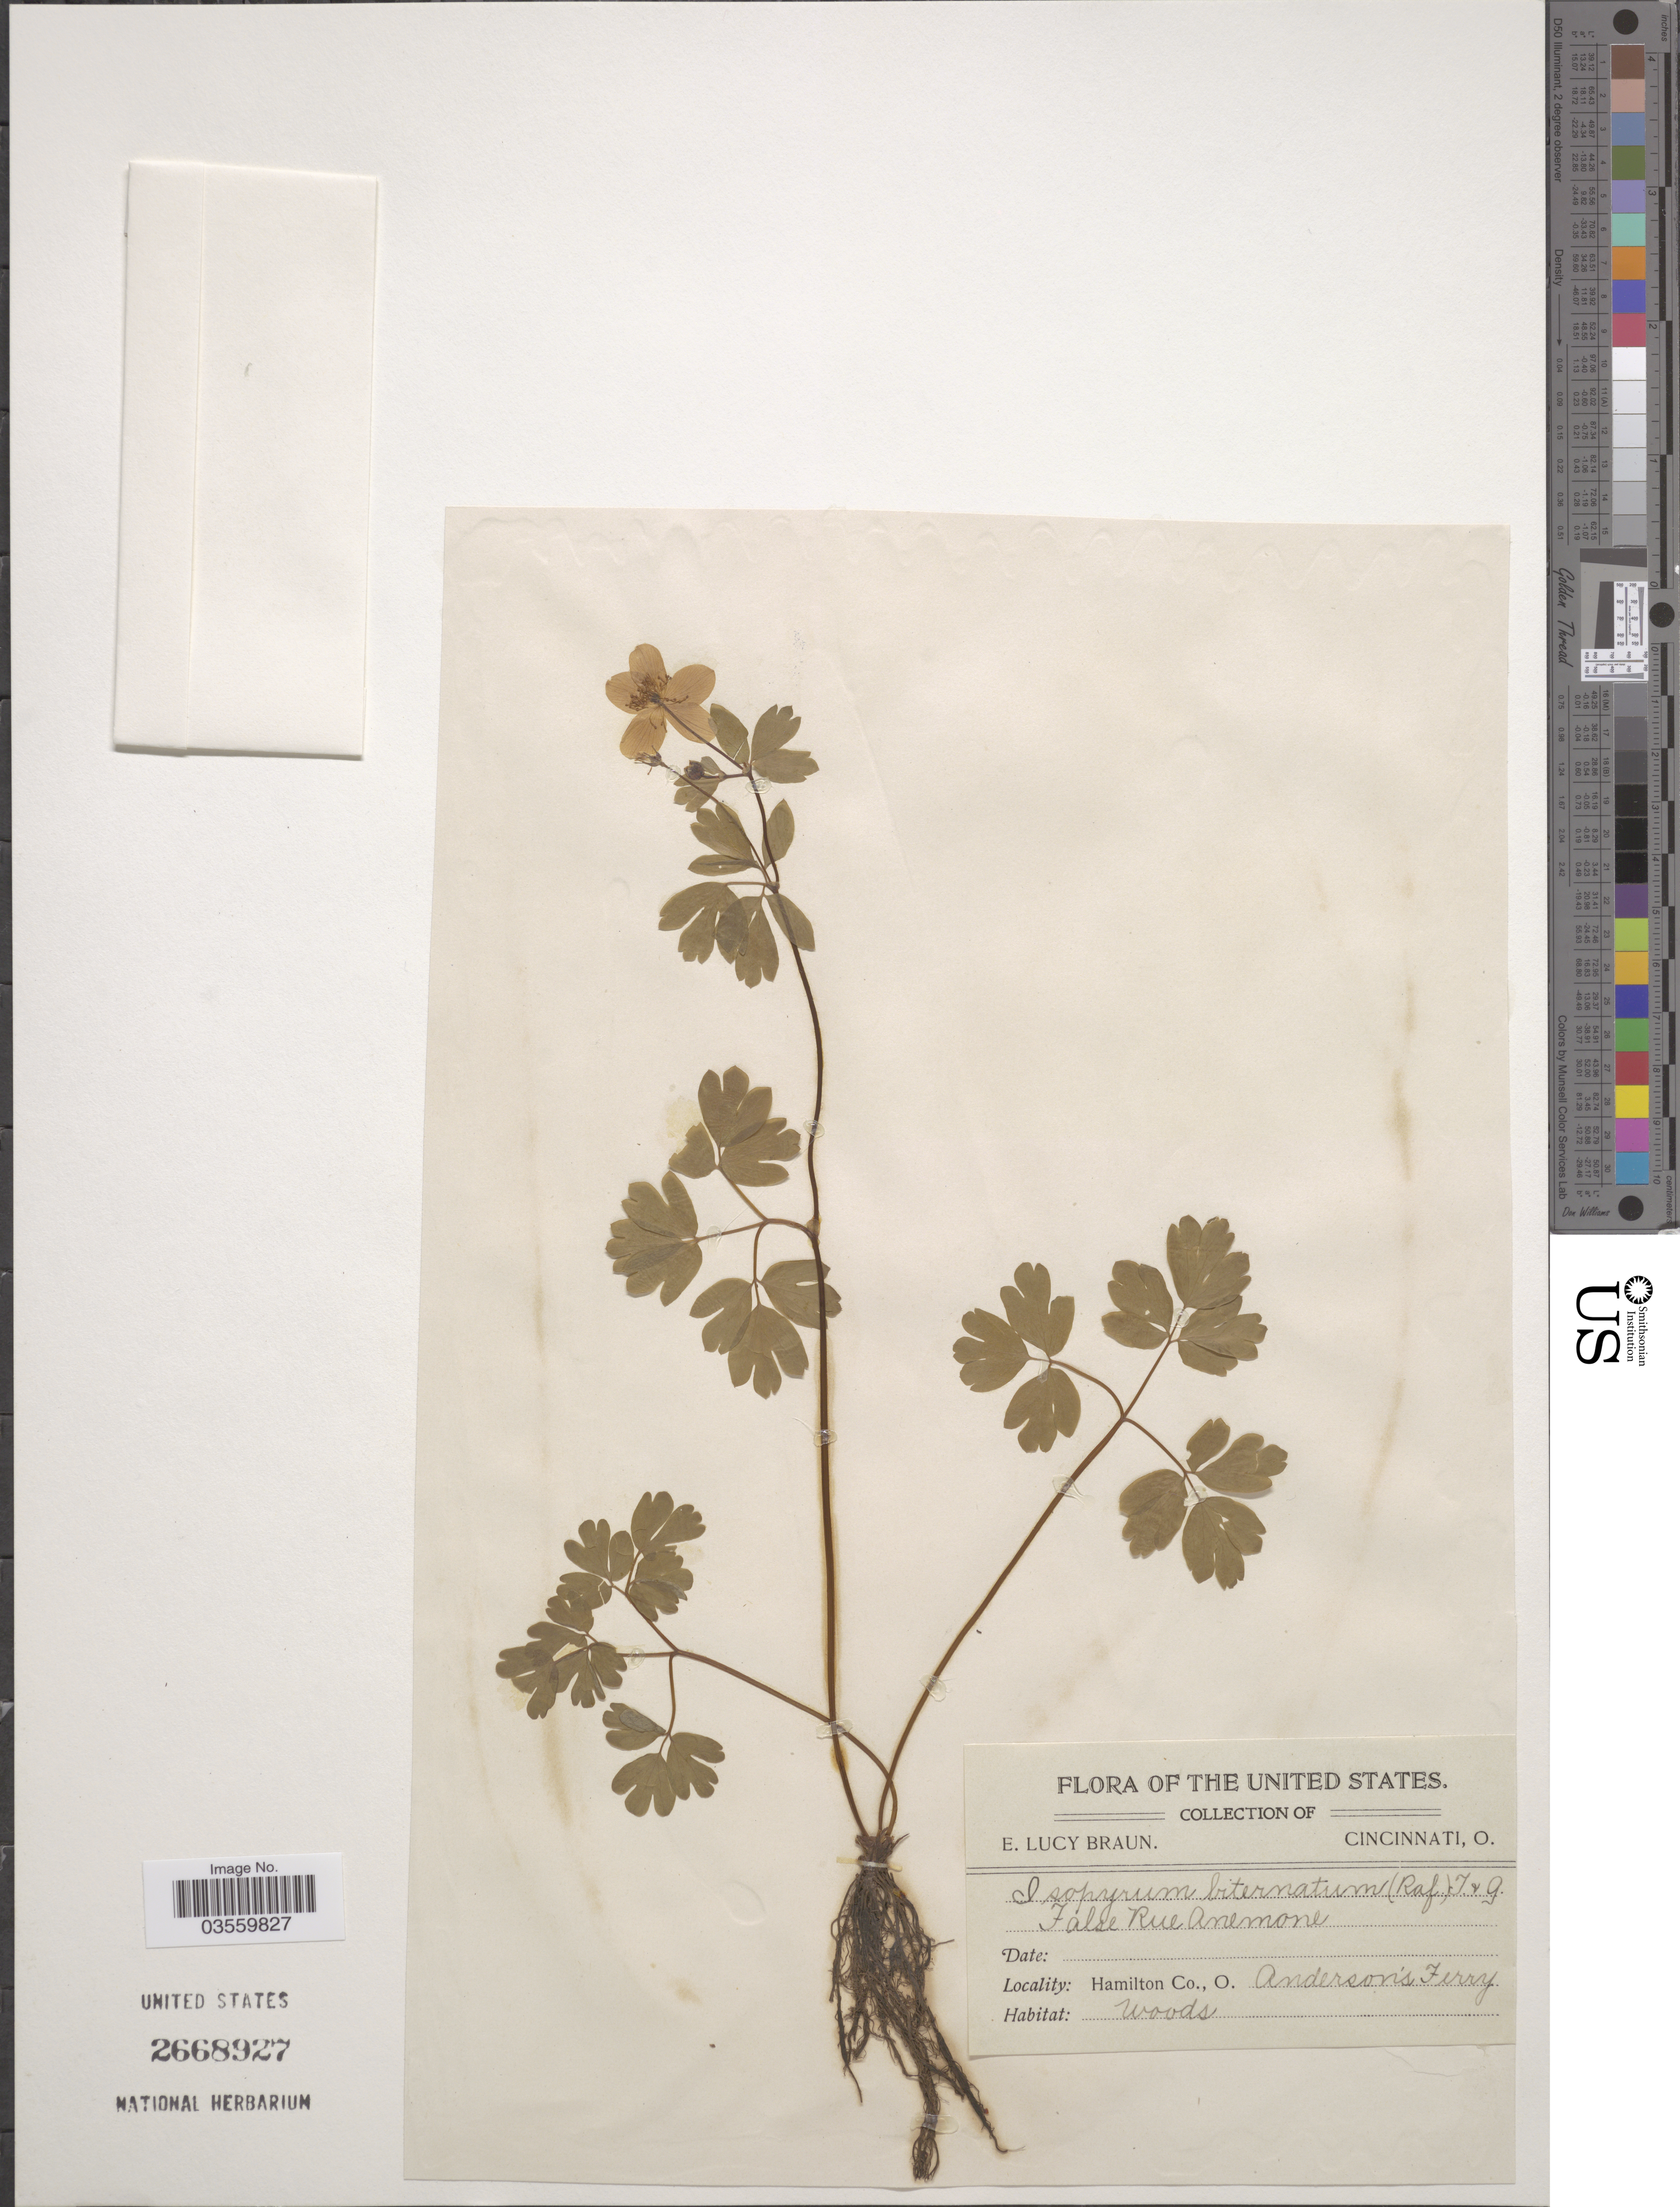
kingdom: Plantae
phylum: Tracheophyta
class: Magnoliopsida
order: Ranunculales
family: Ranunculaceae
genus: Enemion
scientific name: Enemion biternatum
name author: (Torr. & A. Gray) Raf.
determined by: Strong, Mark T., (BOT), Smithsonian Institution - National Museum of Natural History (UNITED STATES)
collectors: E. L. Braun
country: United States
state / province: Ohio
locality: Hamilton Co. Anderson's Ferry.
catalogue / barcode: US 2668927